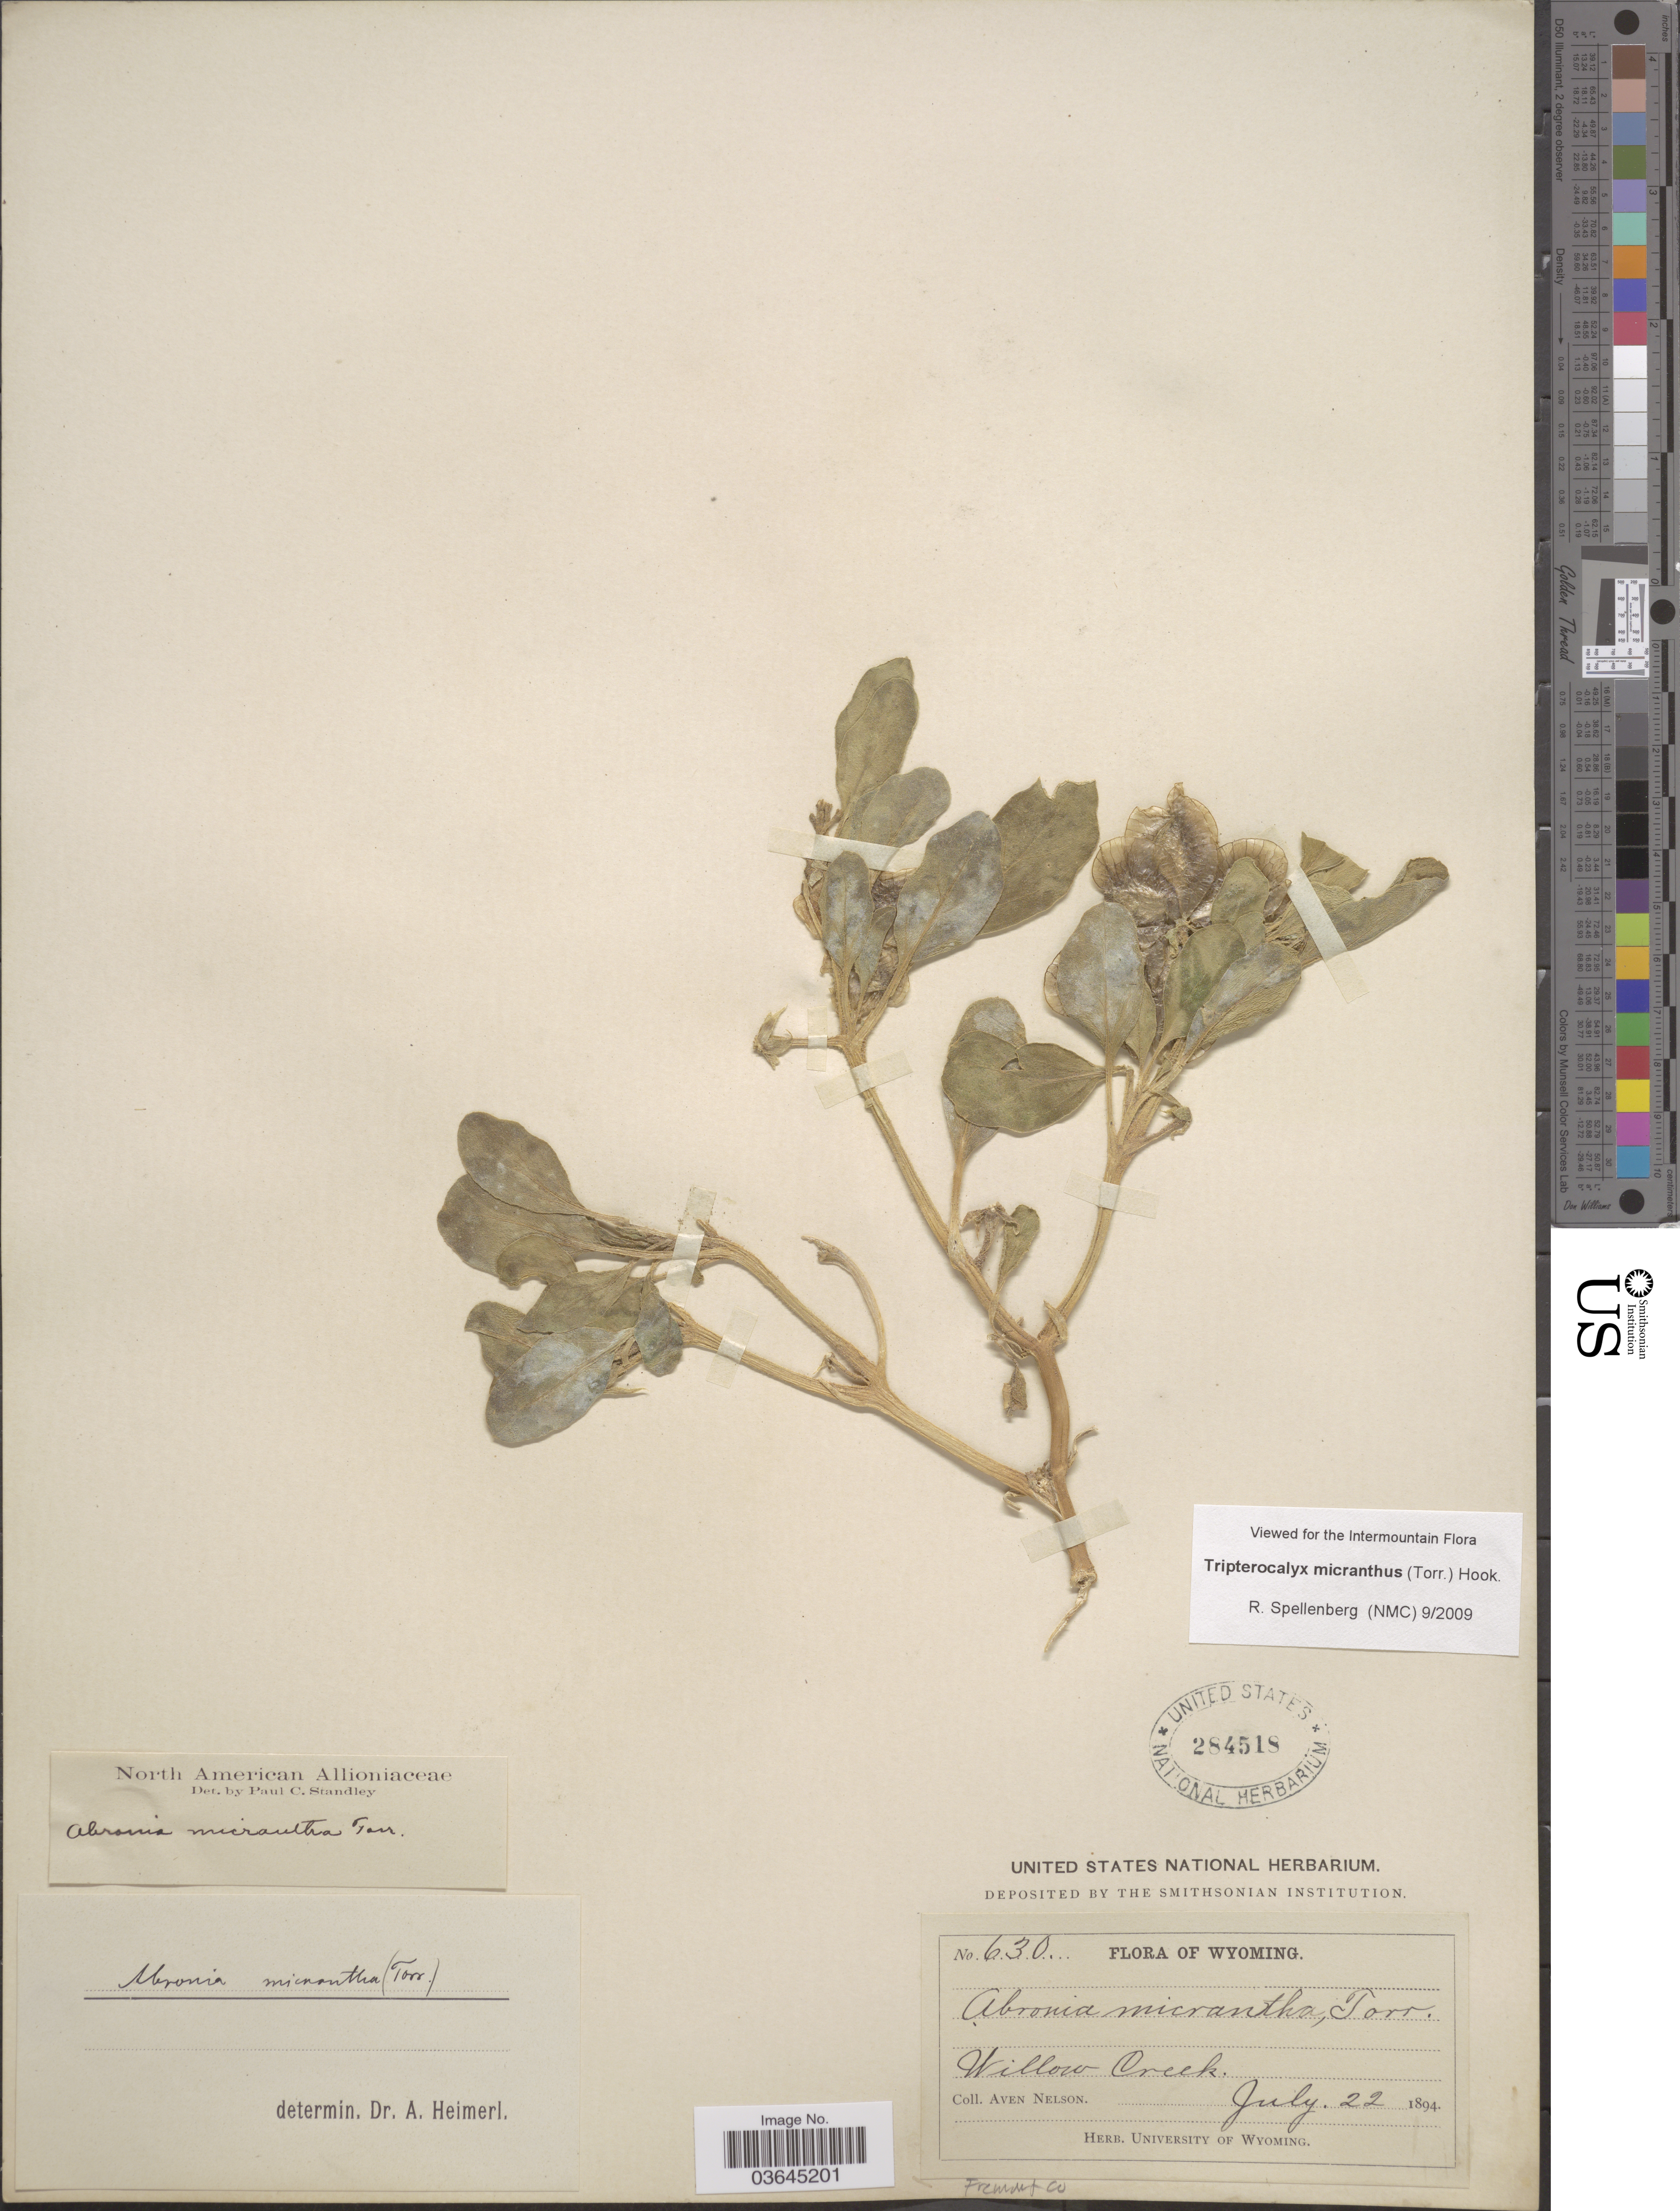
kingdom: Plantae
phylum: Tracheophyta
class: Magnoliopsida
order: Caryophyllales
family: Nyctaginaceae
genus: Tripterocalyx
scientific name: Tripterocalyx micranthus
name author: (Torr.) Hook.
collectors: A. Nelson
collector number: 630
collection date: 1894-07-22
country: United States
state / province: Wyoming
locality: Willow Creek. Fremont Co.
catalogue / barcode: US 284518